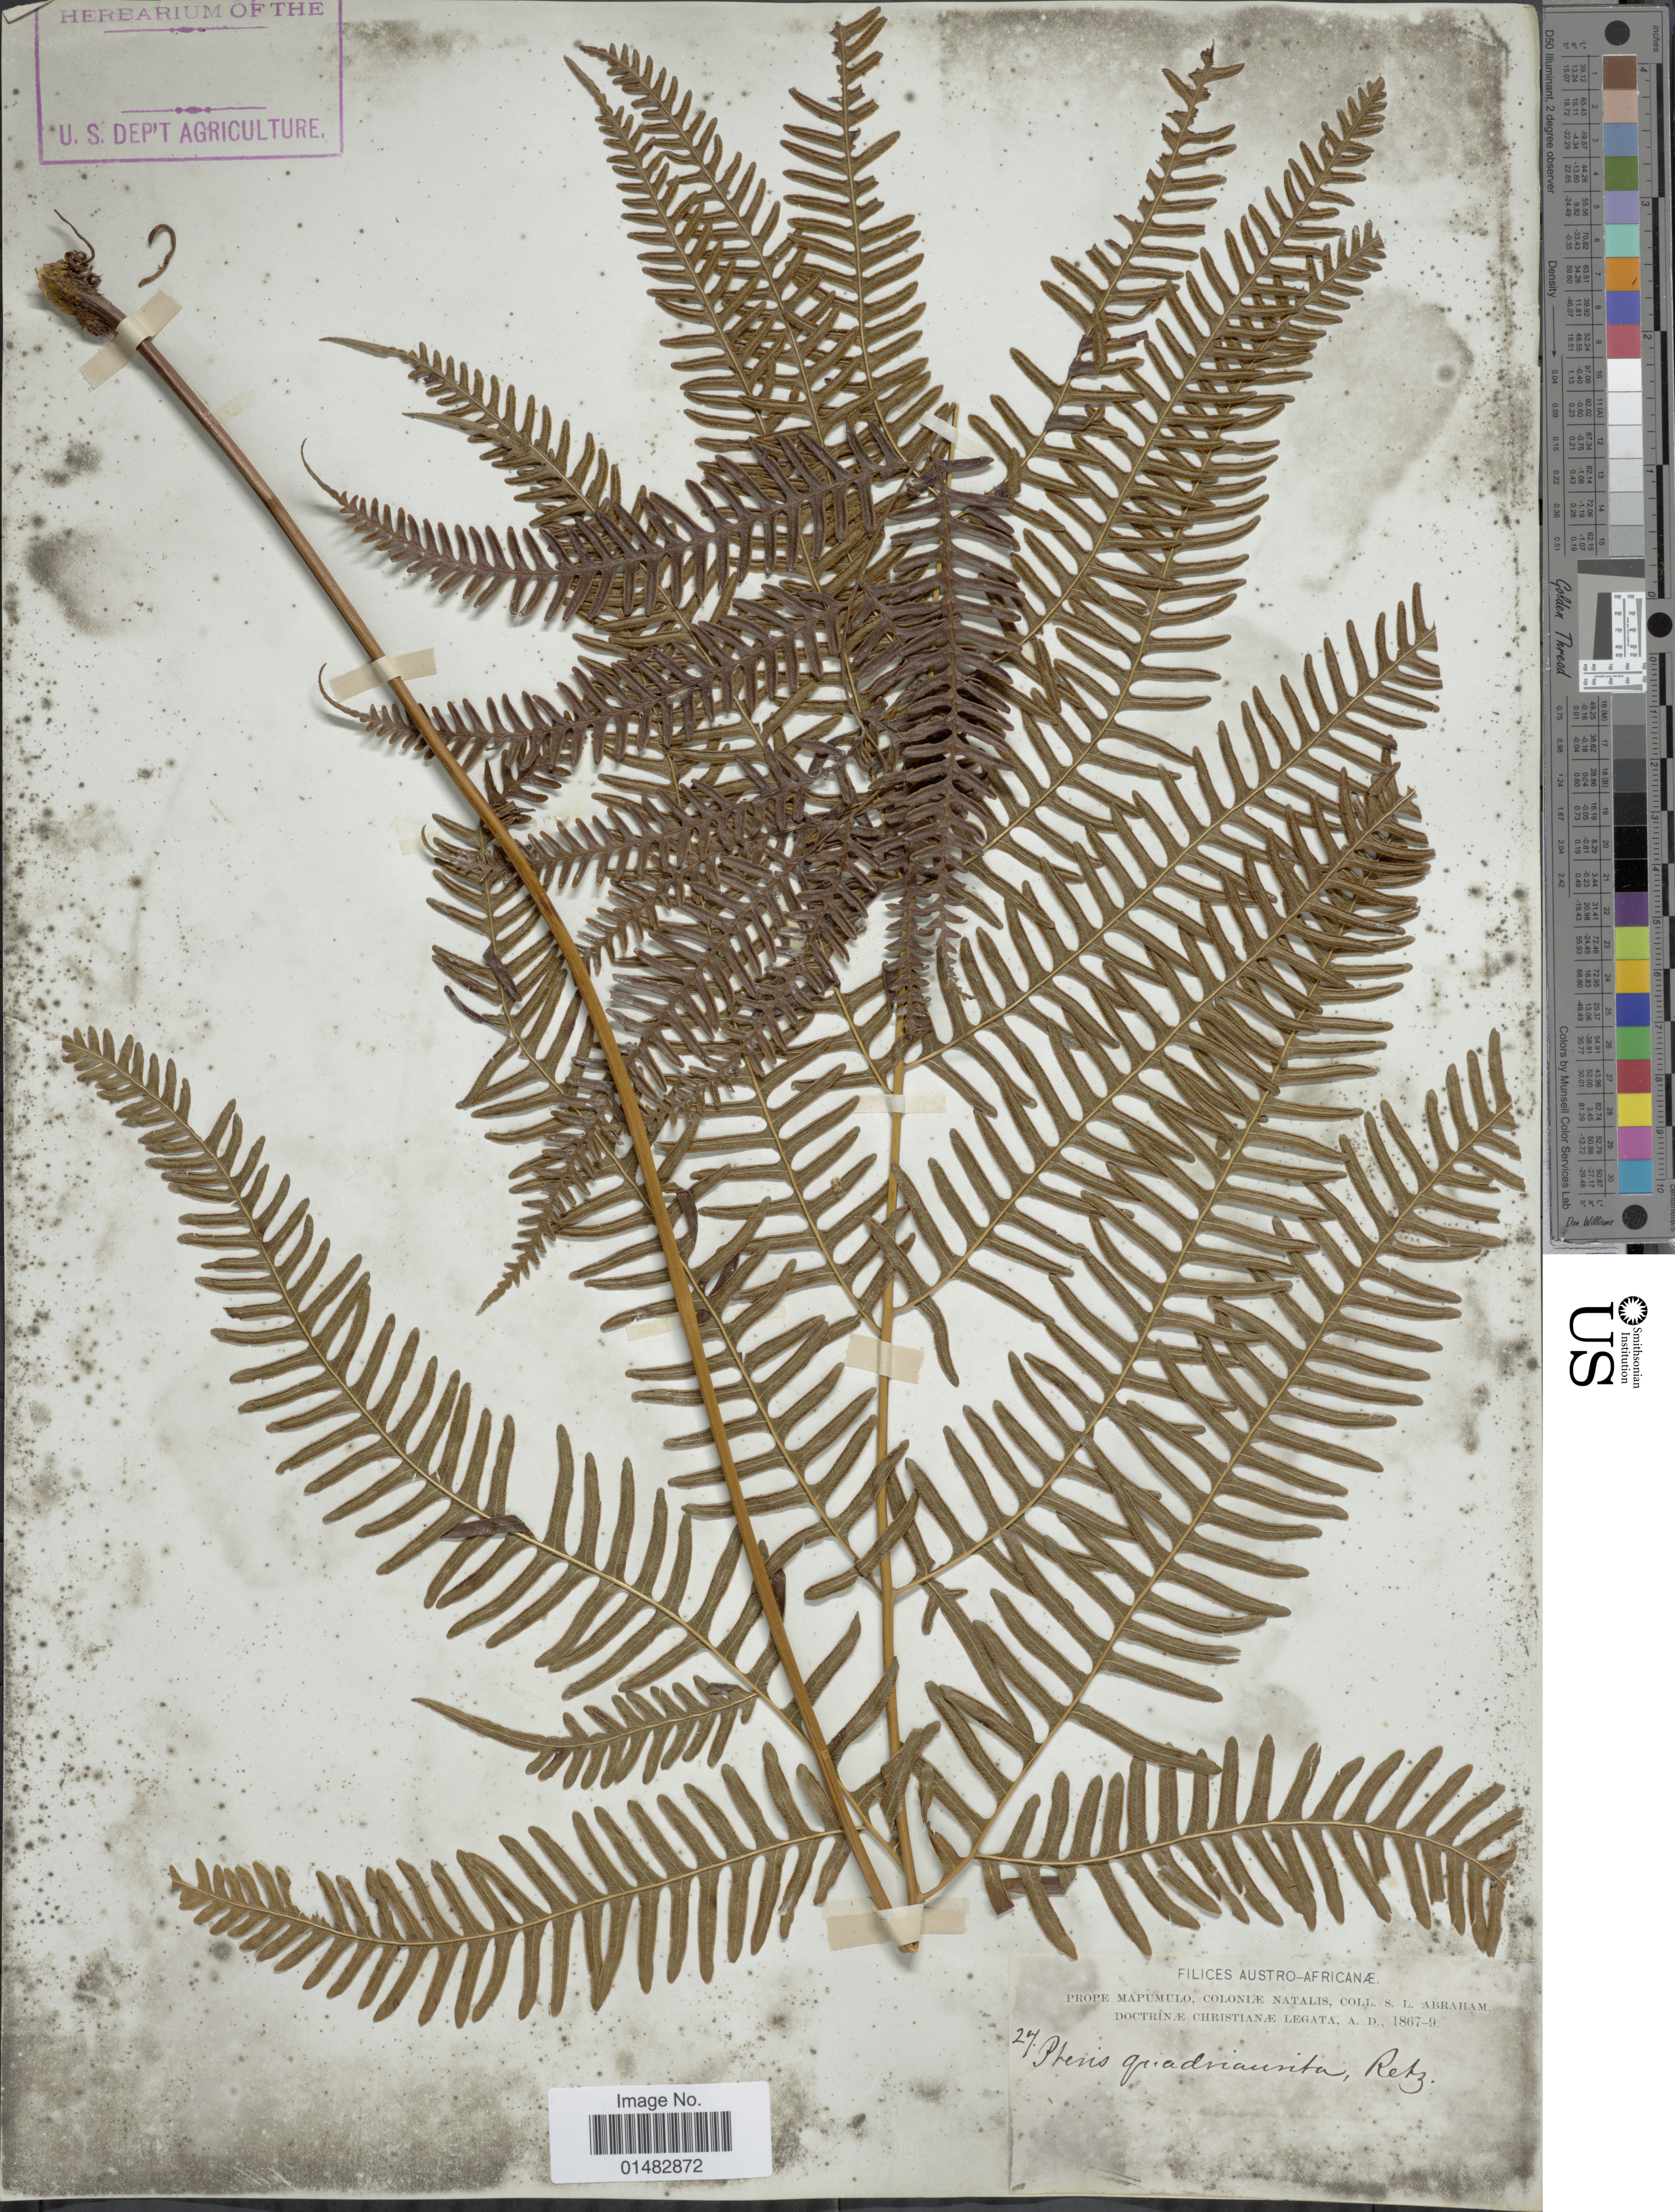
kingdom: Plantae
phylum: Tracheophyta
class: Polypodiopsida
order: Polypodiales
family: Pteridaceae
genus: Pteris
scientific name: Pteris quadriaurita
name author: Retz.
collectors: S. Abraham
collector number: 27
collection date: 1867/1869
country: South Africa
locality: Austro-Africanae, prope Mapumulo, coloniae natalis